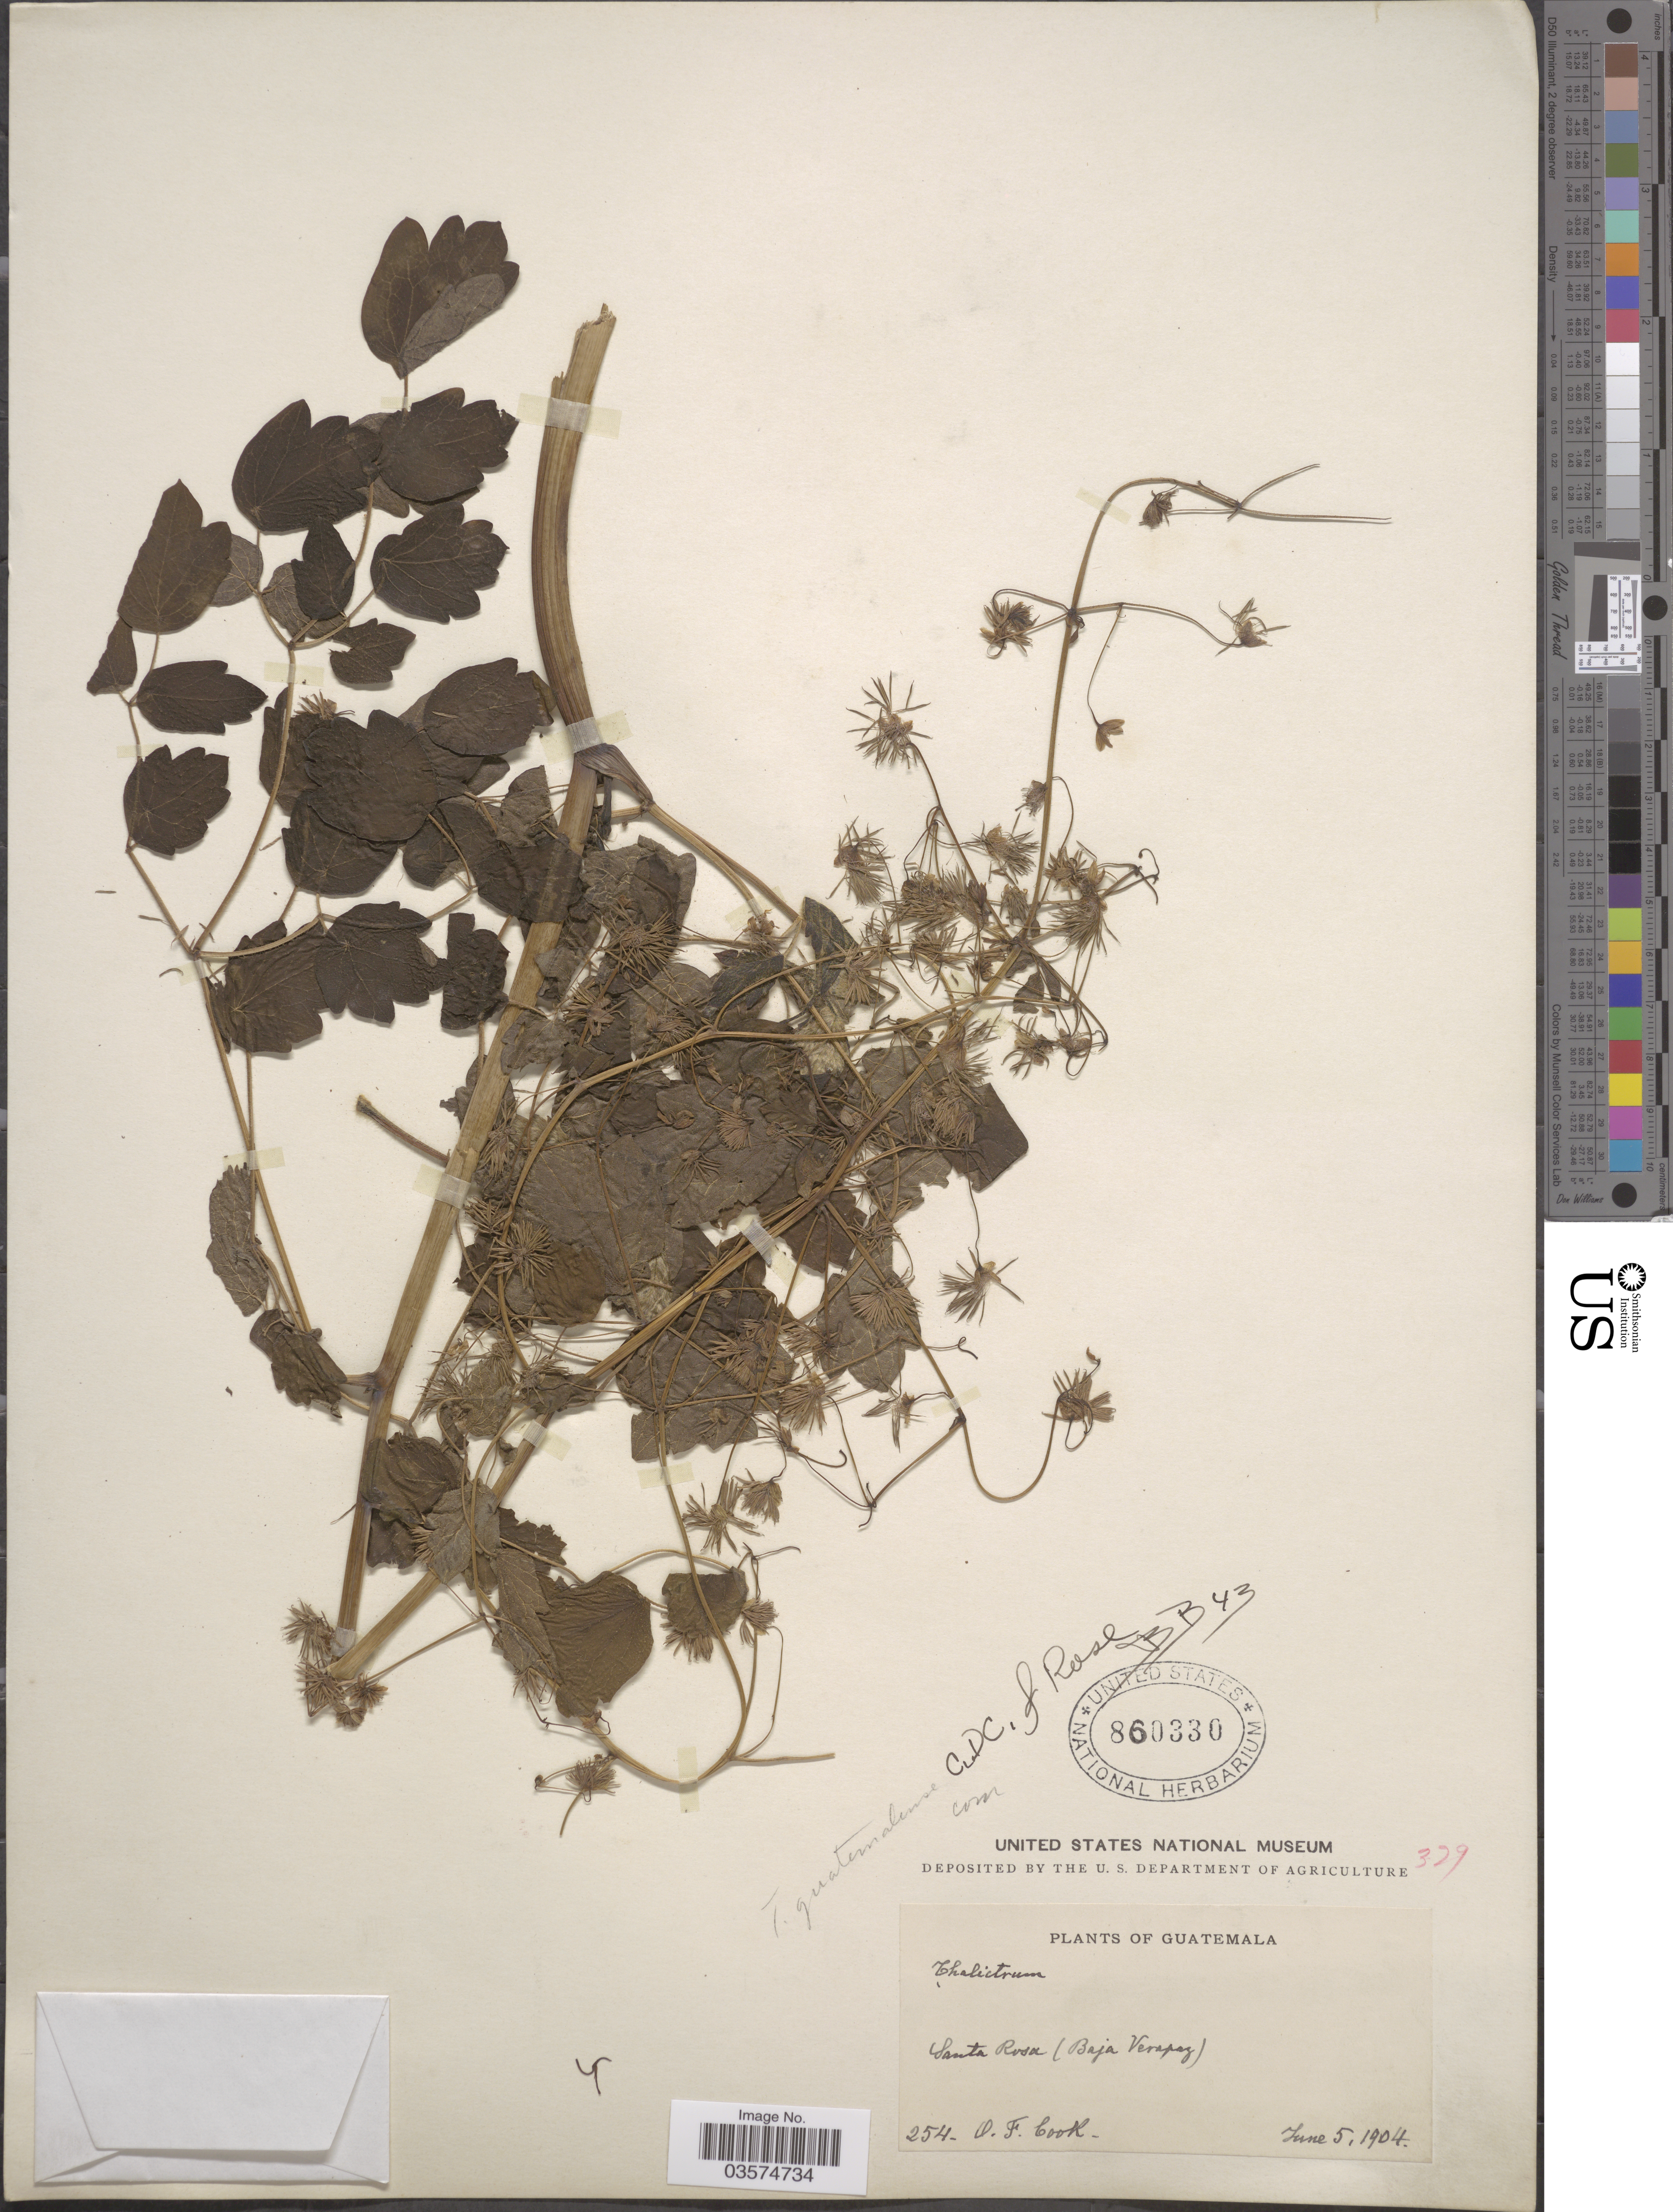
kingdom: Plantae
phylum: Tracheophyta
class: Magnoliopsida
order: Ranunculales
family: Ranunculaceae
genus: Thalictrum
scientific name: Thalictrum guatemalense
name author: C. DC. & Rose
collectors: O. F. Cook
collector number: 254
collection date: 1904-06-05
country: Guatemala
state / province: Guatemala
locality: Santa Rosa (Baja Verapaz).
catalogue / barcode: US 860330